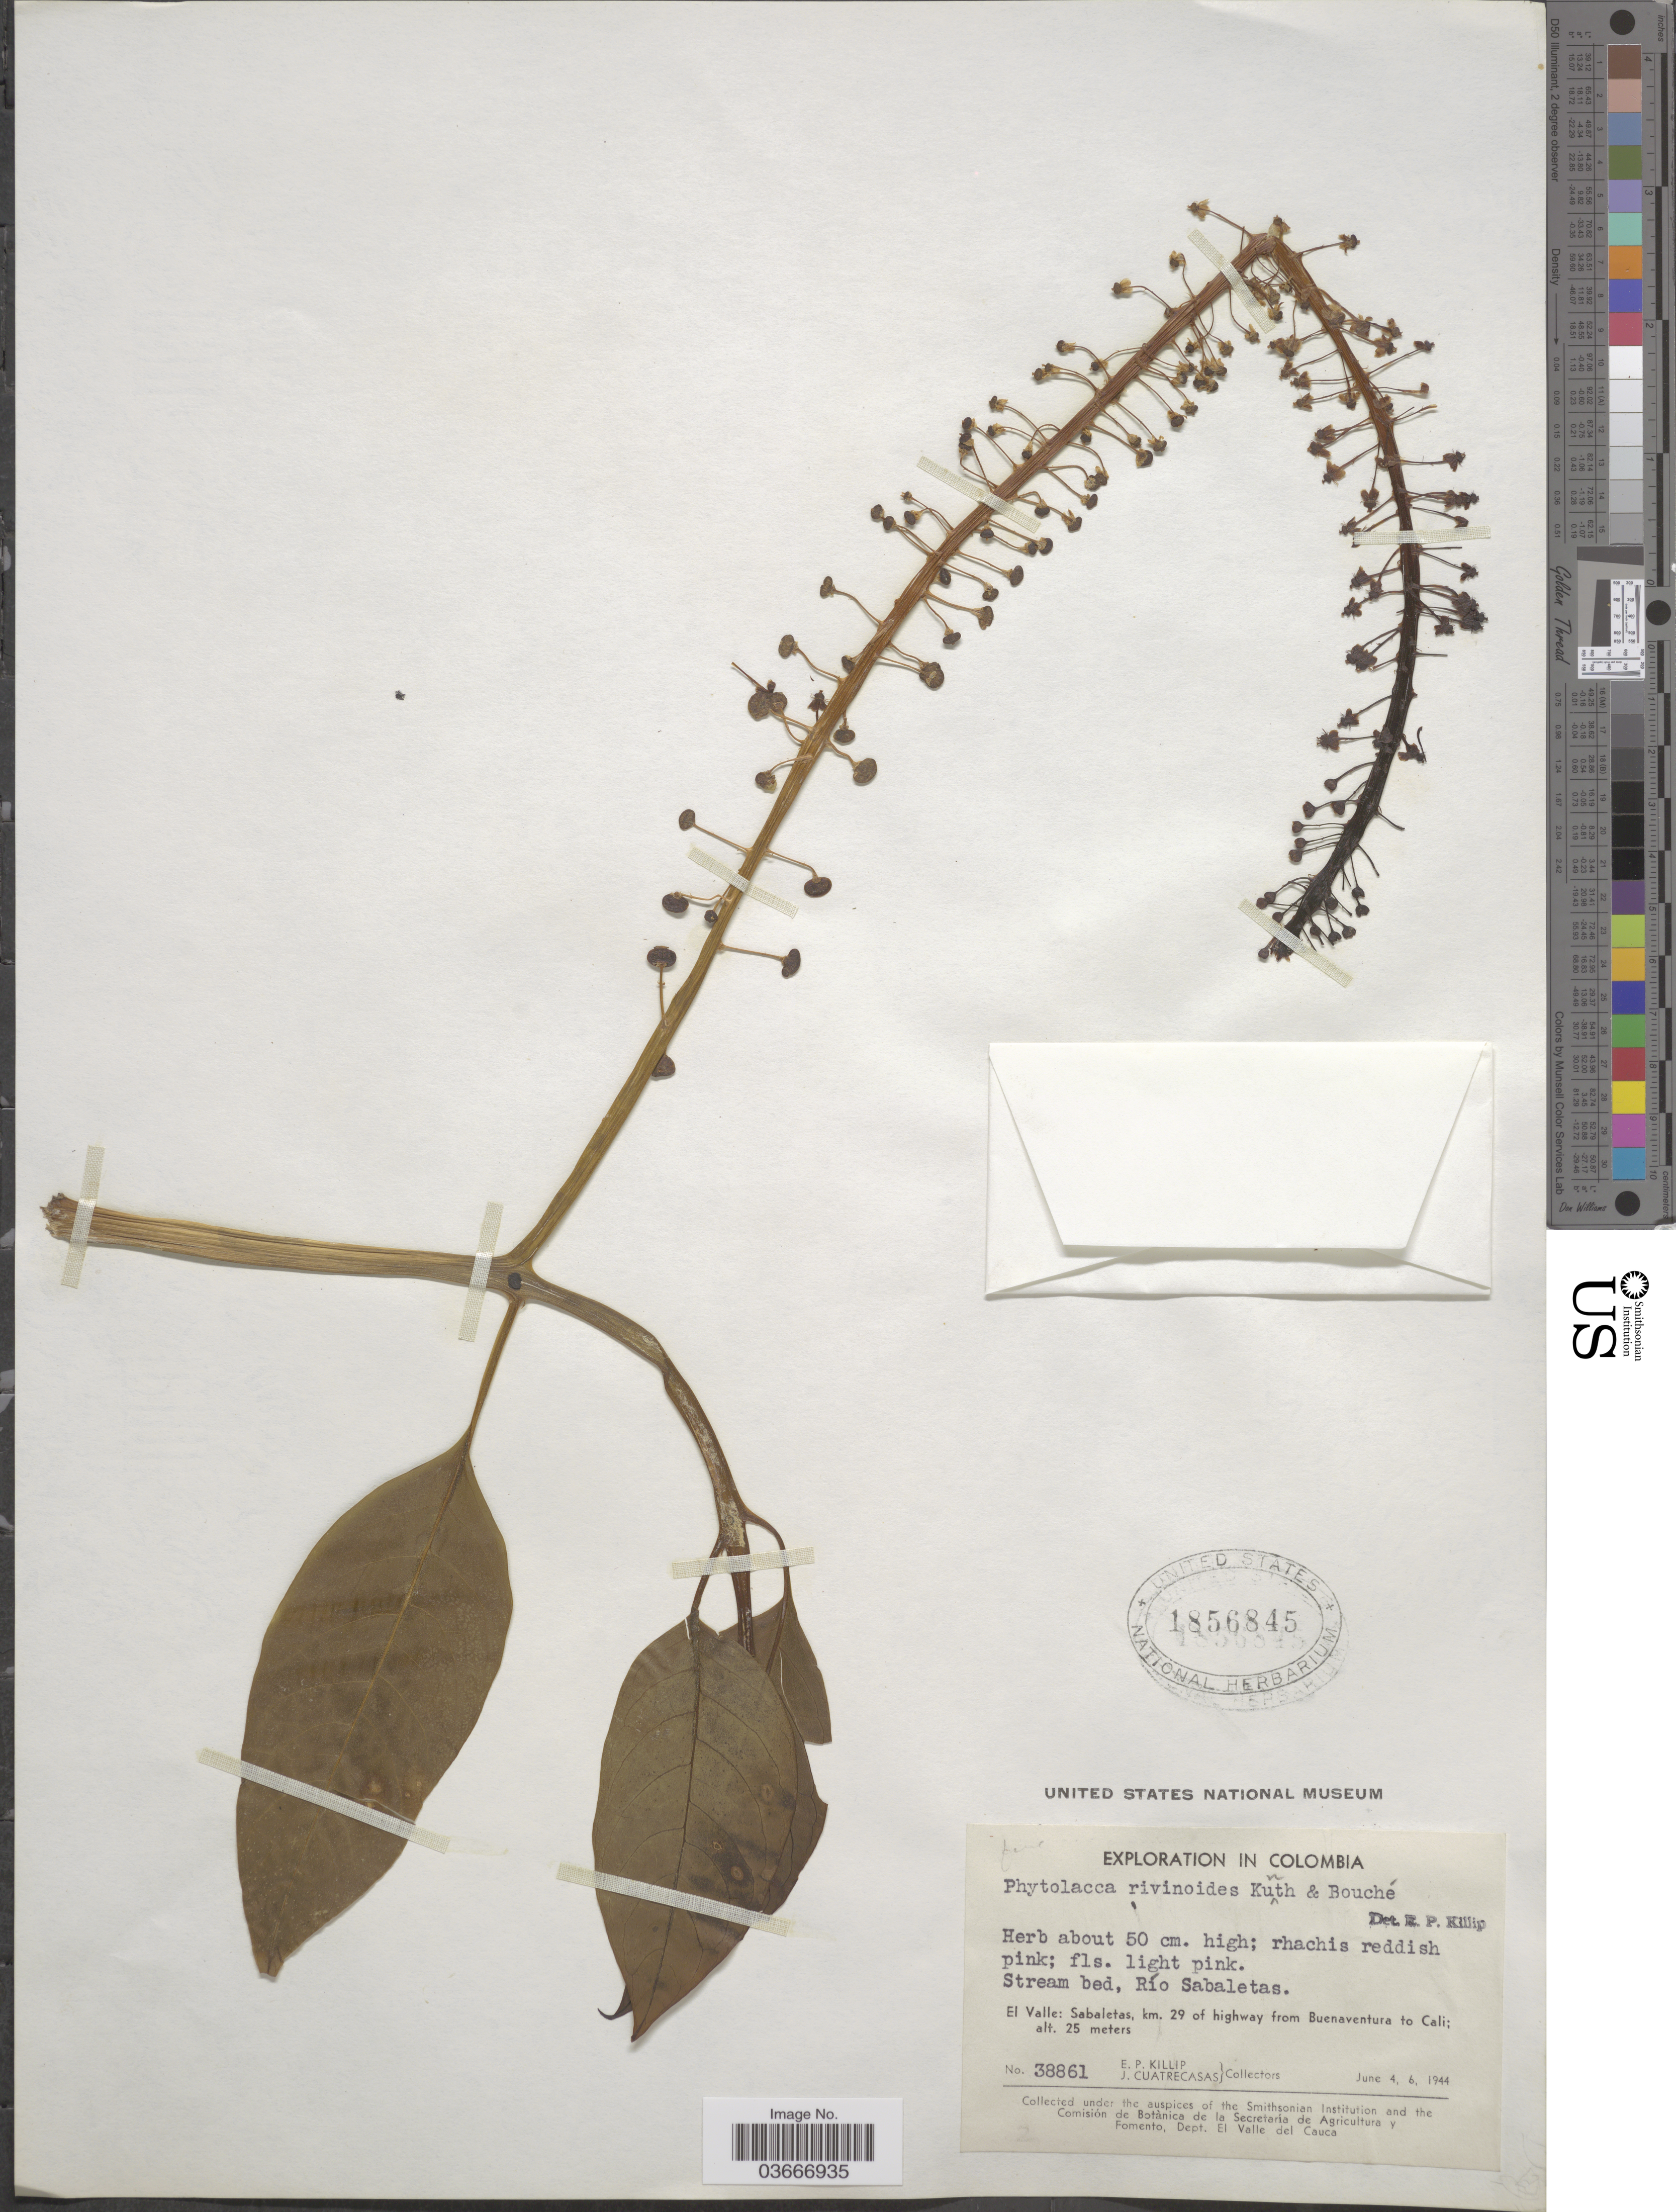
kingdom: Plantae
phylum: Tracheophyta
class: Magnoliopsida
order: Caryophyllales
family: Phytolaccaceae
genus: Phytolacca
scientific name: Phytolacca rivinoides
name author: Kunth & C.D. Bouché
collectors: E. P. Killip & J. Cuatrecasas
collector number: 38861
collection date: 1944-06-04/1944-06-06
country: Colombia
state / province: Valle del Cauca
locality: Río Sabaletas. El Valle: Sabaletas, km. 29 of highway from Buenaventura to Cali.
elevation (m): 25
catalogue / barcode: US 1856845